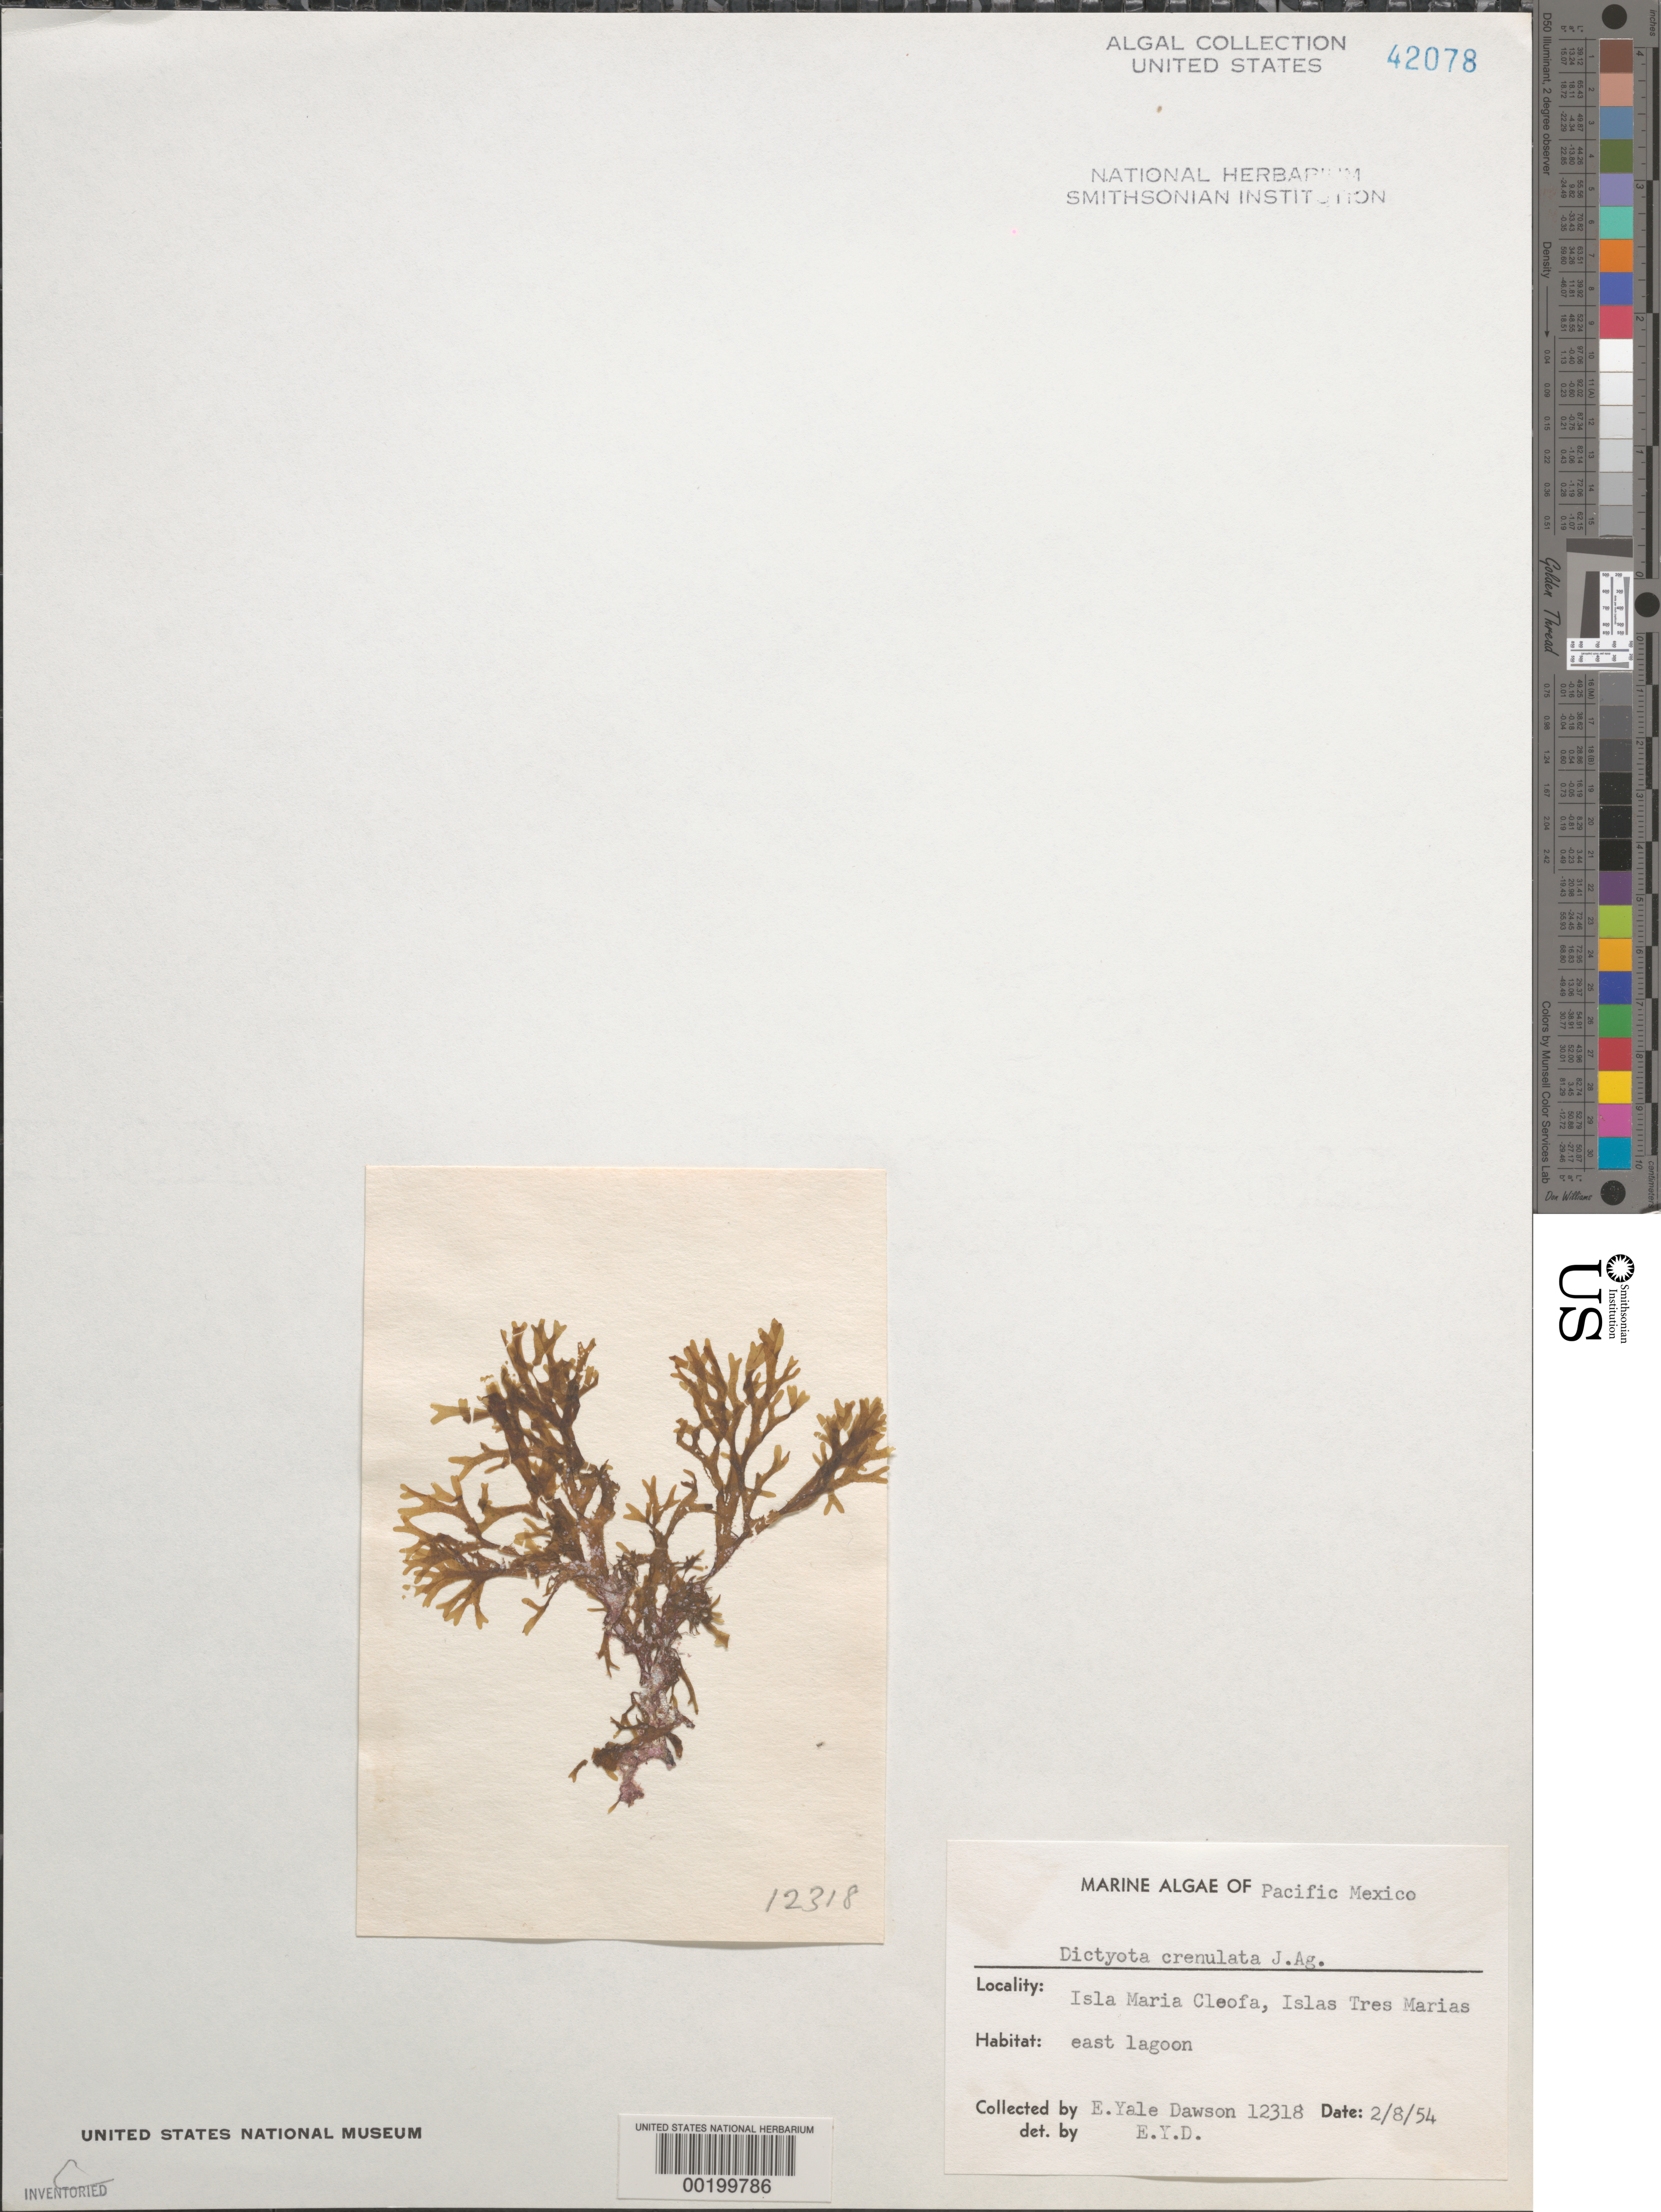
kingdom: Chromista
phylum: Ochrophyta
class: Phaeophyceae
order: Dictyotales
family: Dictyotaceae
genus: Dictyota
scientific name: Dictyota crenulata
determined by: Dawson, E. Y.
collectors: E. Y. Dawson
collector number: EYD 12318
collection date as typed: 08 Feb 1954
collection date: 1954-02-08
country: Mexico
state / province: Nayarit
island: Isla Maria Cleofa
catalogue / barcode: US 42078